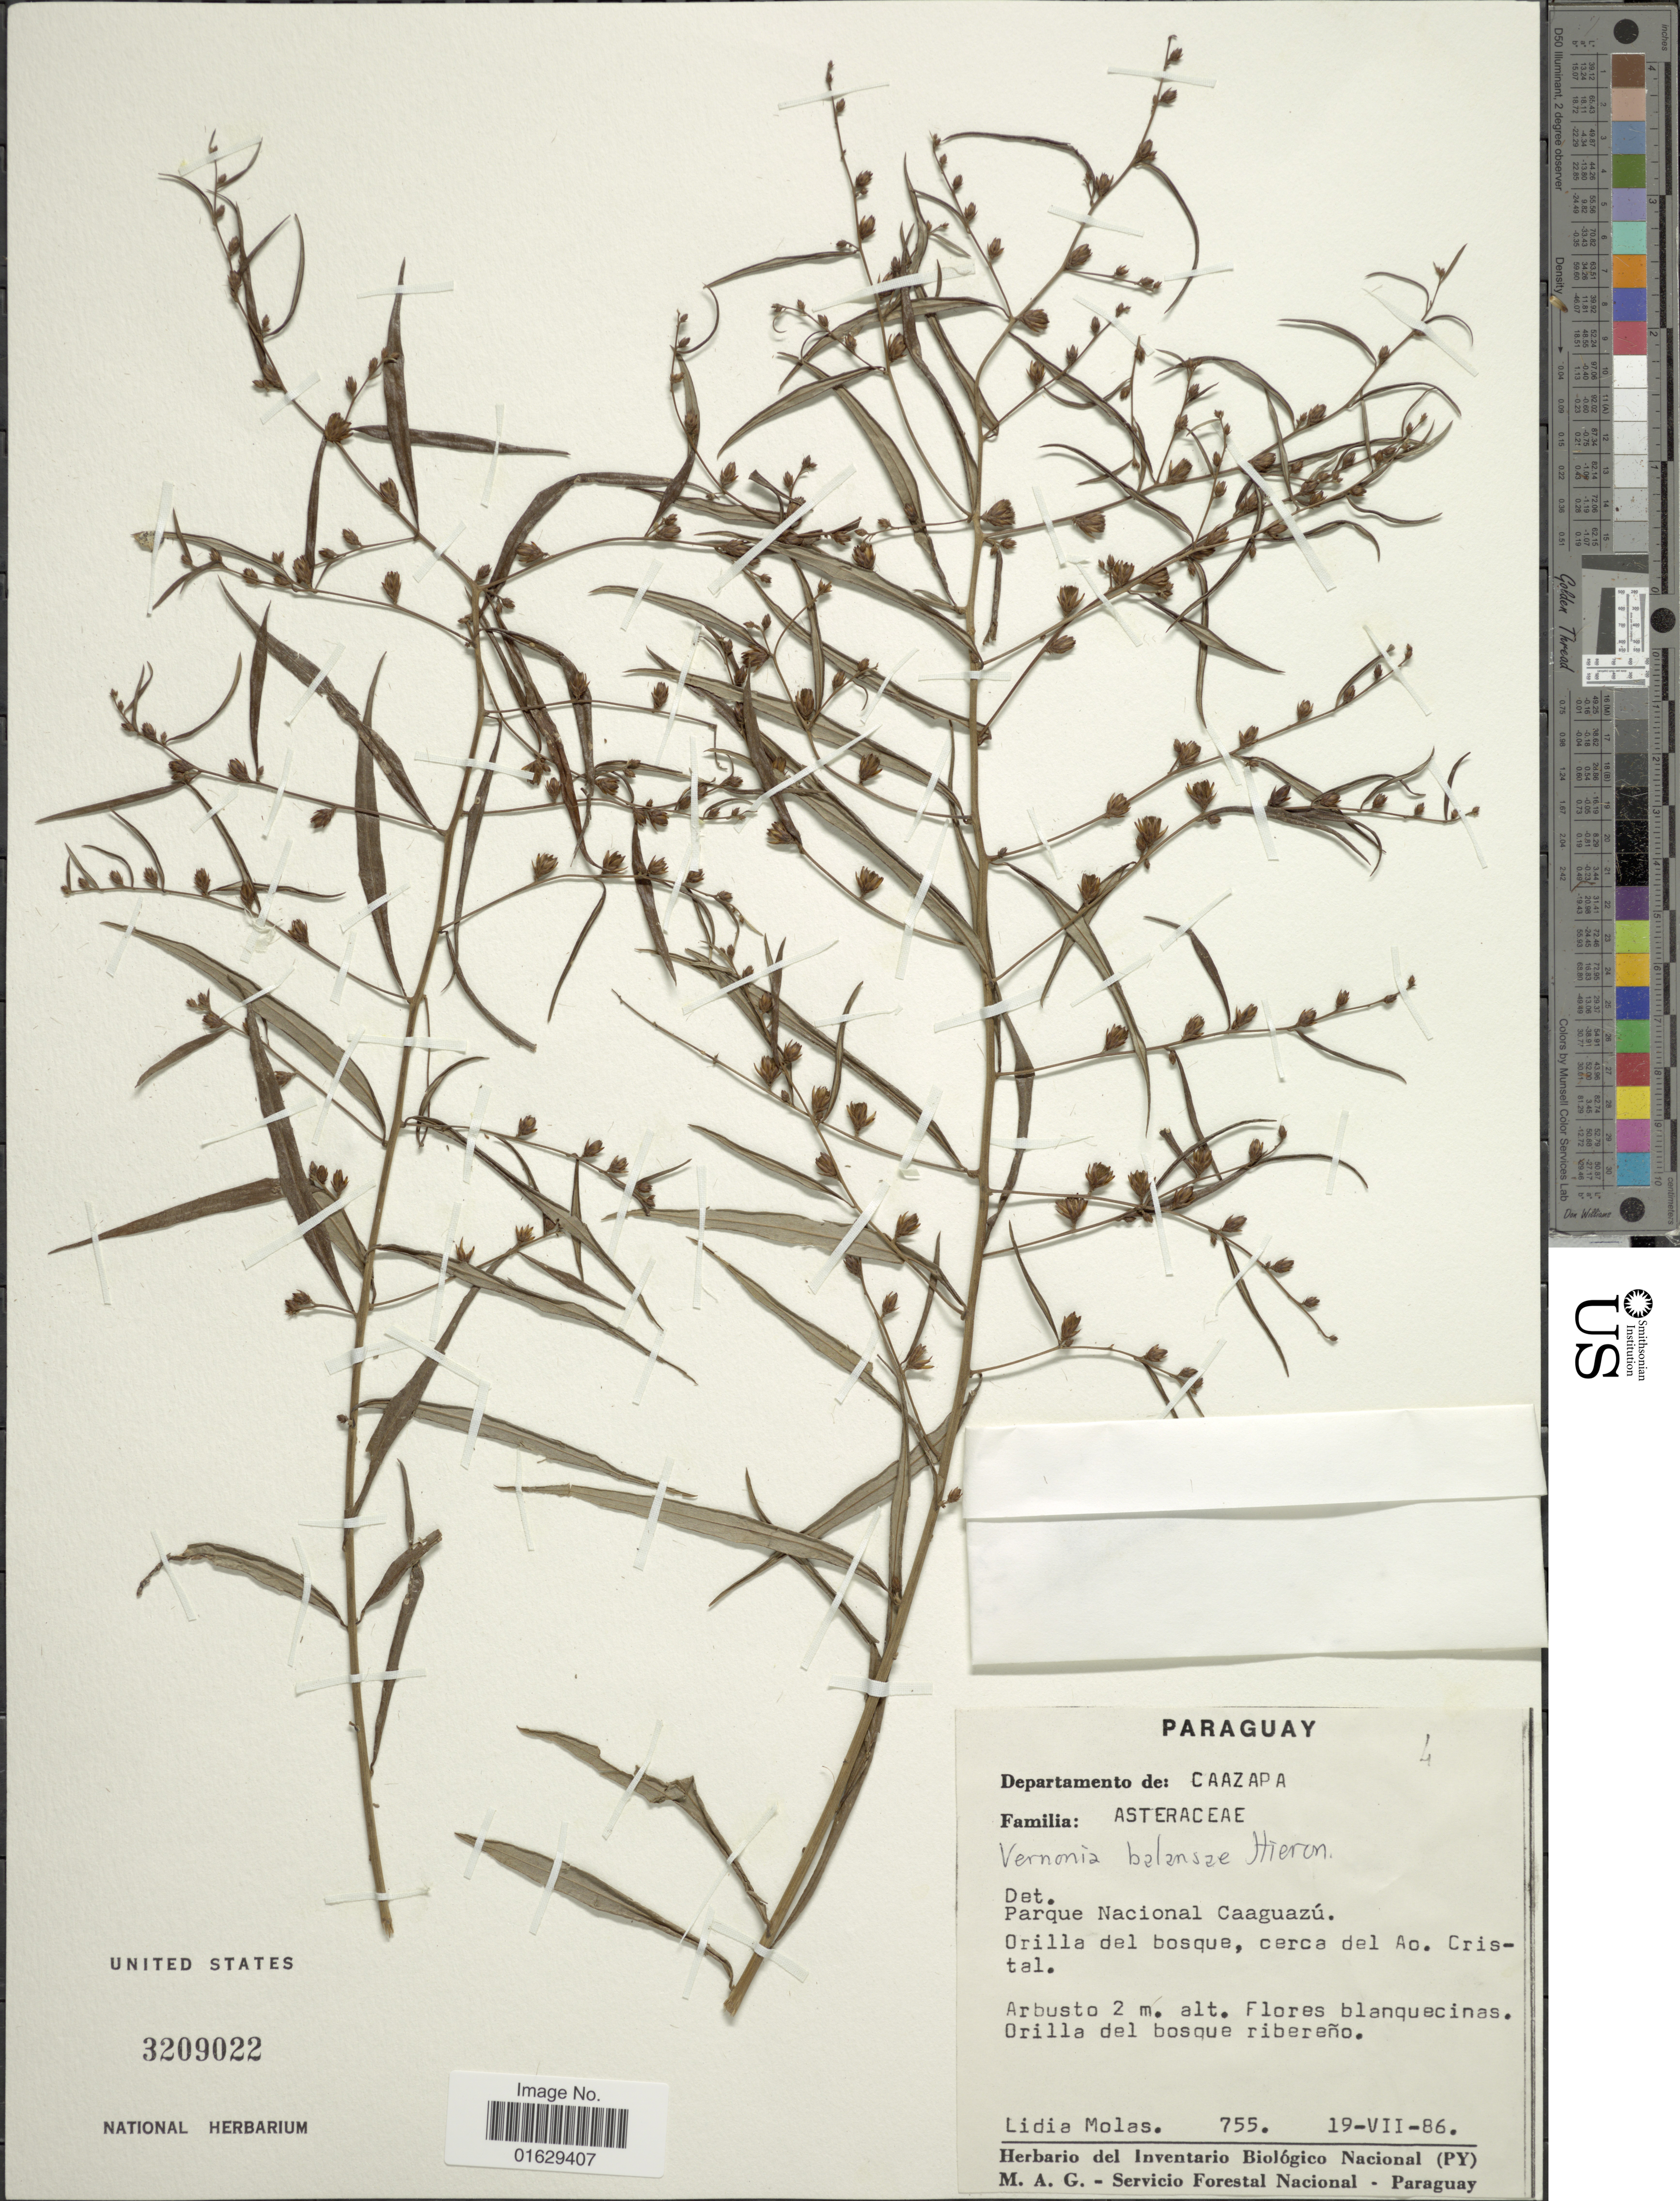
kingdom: Plantae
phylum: Tracheophyta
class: Magnoliopsida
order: Asterales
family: Asteraceae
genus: Lepidaploa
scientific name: Lepidaploa balansae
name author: (Hieron.) H. Rob.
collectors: L. Molas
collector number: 755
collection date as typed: Transcribed d/m/y: 19/7/86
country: Paraguay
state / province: Caazapa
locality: Departamento de Caazapa, Parque Nacional Caaguazu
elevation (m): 2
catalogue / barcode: US 3209022